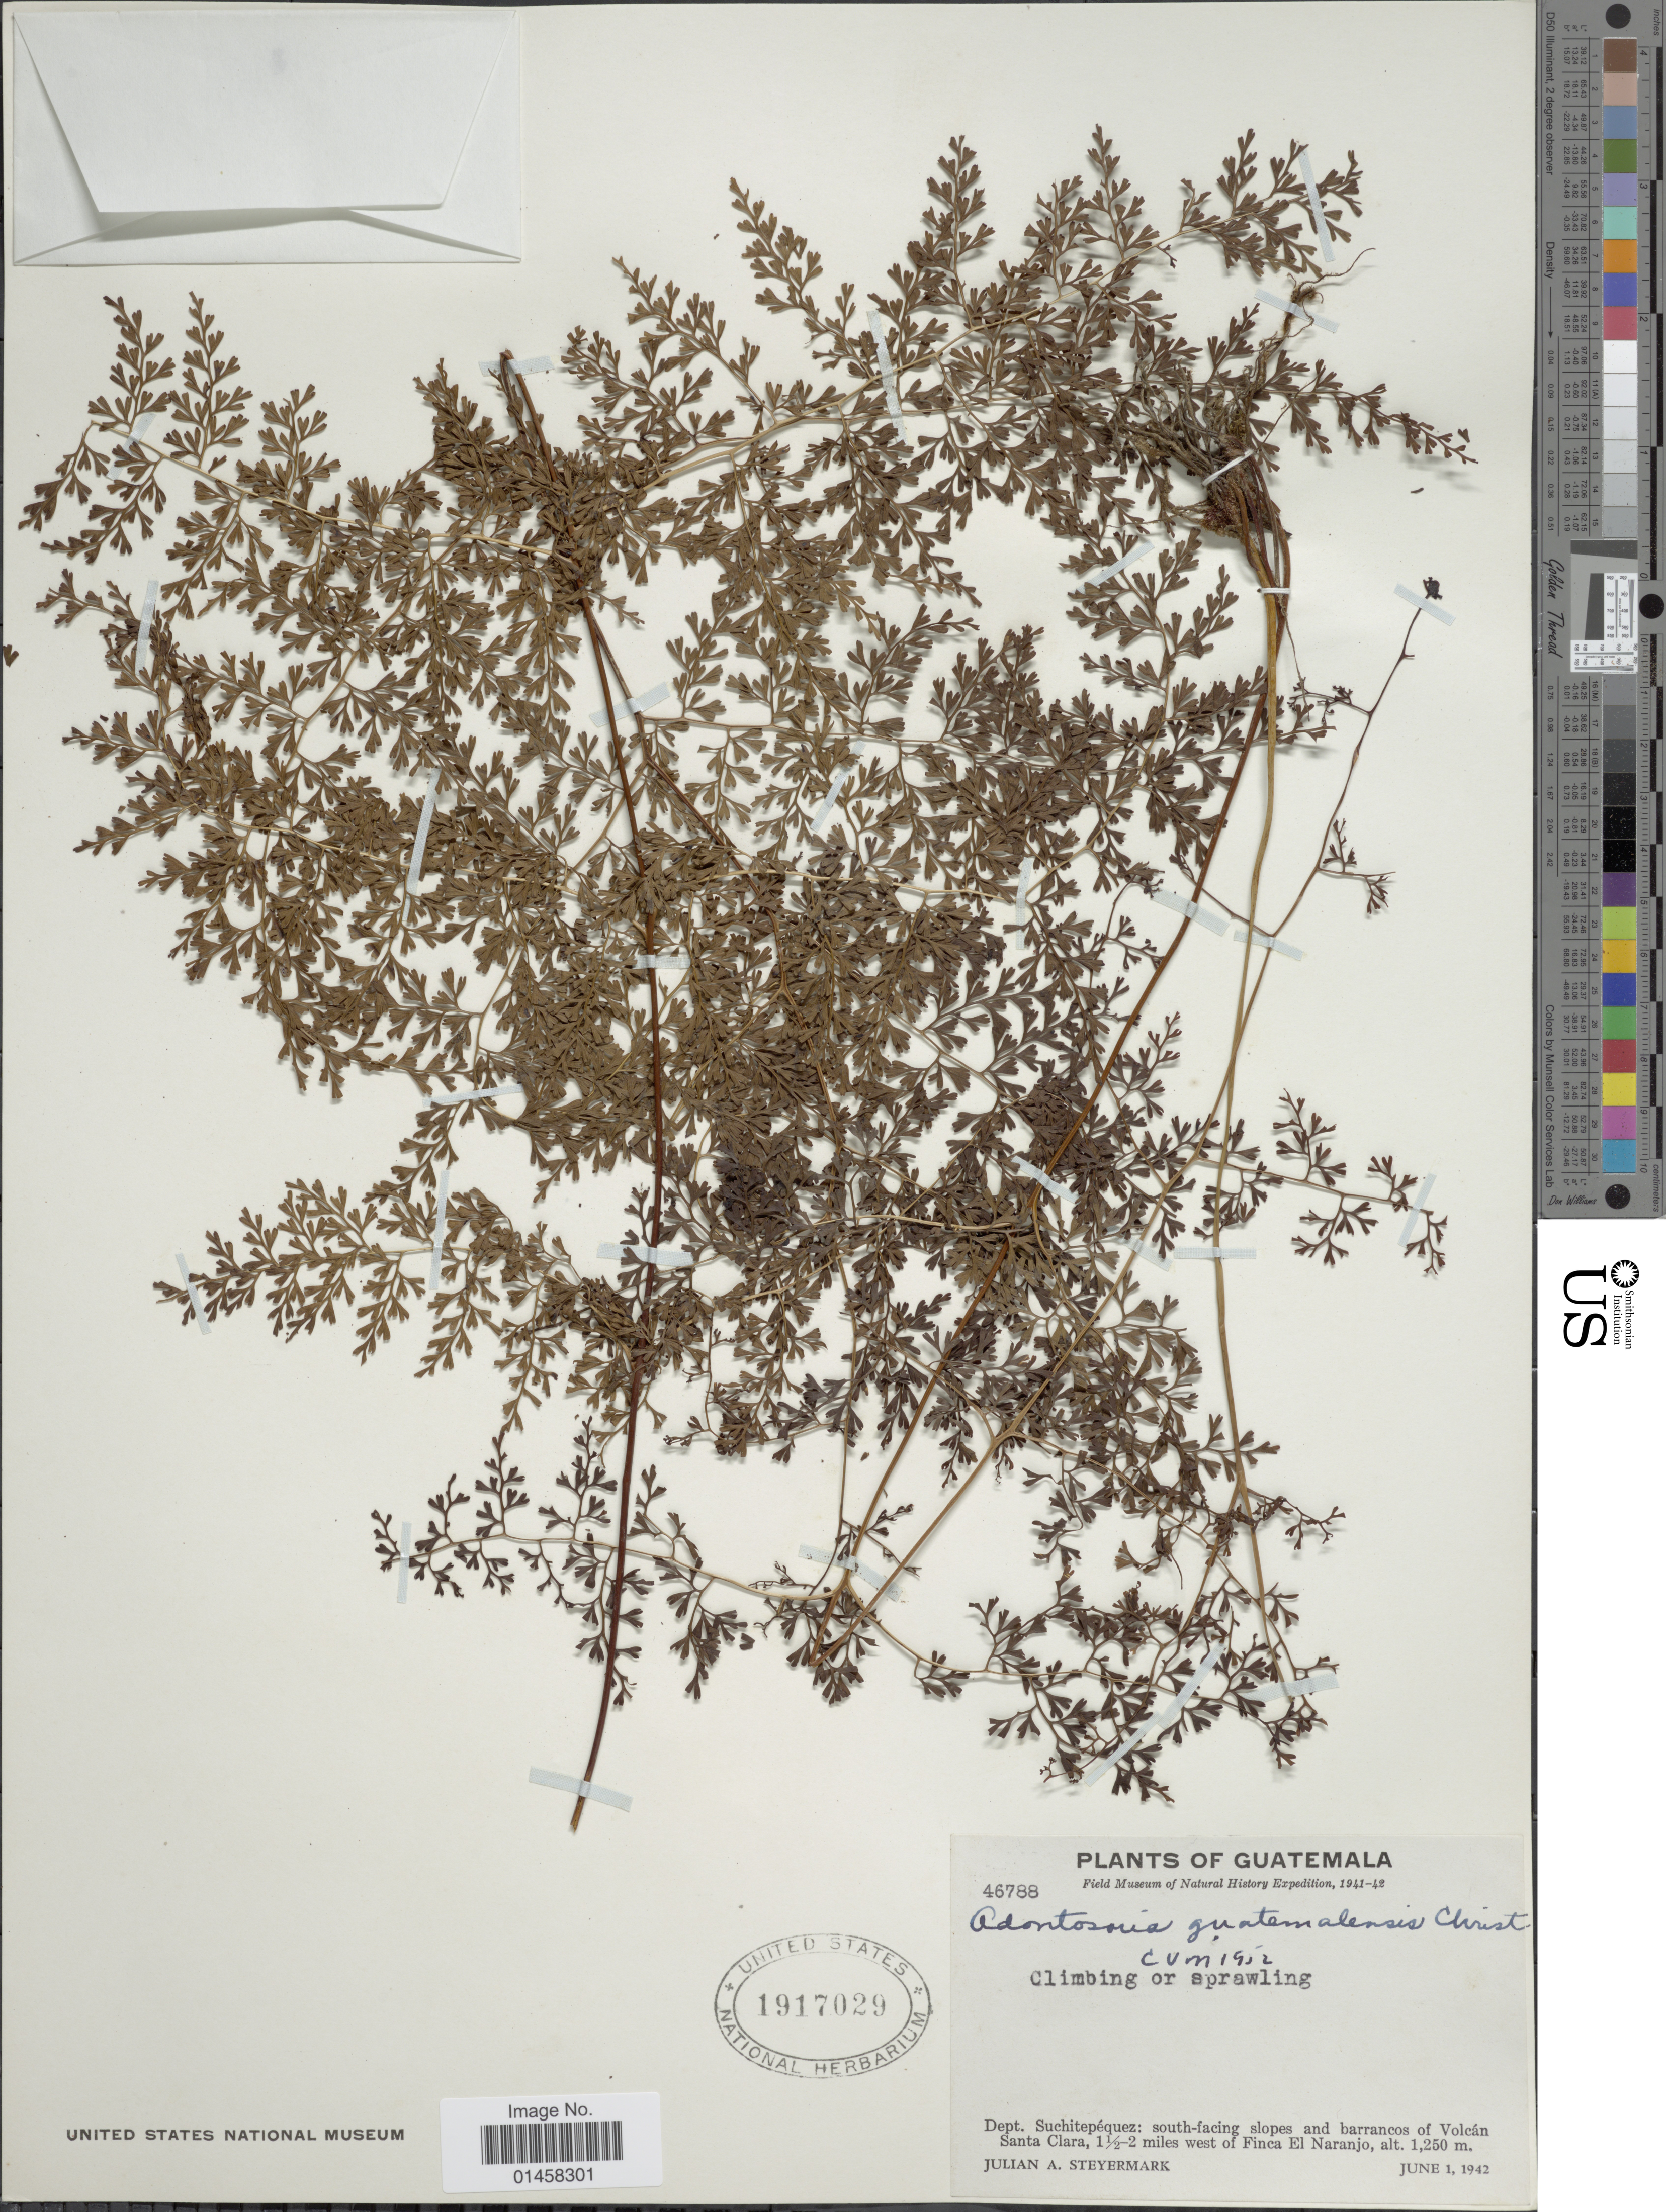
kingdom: Plantae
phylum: Tracheophyta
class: Polypodiopsida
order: Polypodiales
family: Lindsaeaceae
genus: Odontosoria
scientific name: Odontosoria guatemalensis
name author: Christ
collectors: J. Steyermark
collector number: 46788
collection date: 1942-06-01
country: Guatemala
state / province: Suchitepéquez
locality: South-facing slopes and barrancos of Volcán Santa Clara, 1½ -2 miles west of Finca El Naranjo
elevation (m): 1250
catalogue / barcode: US 1917029